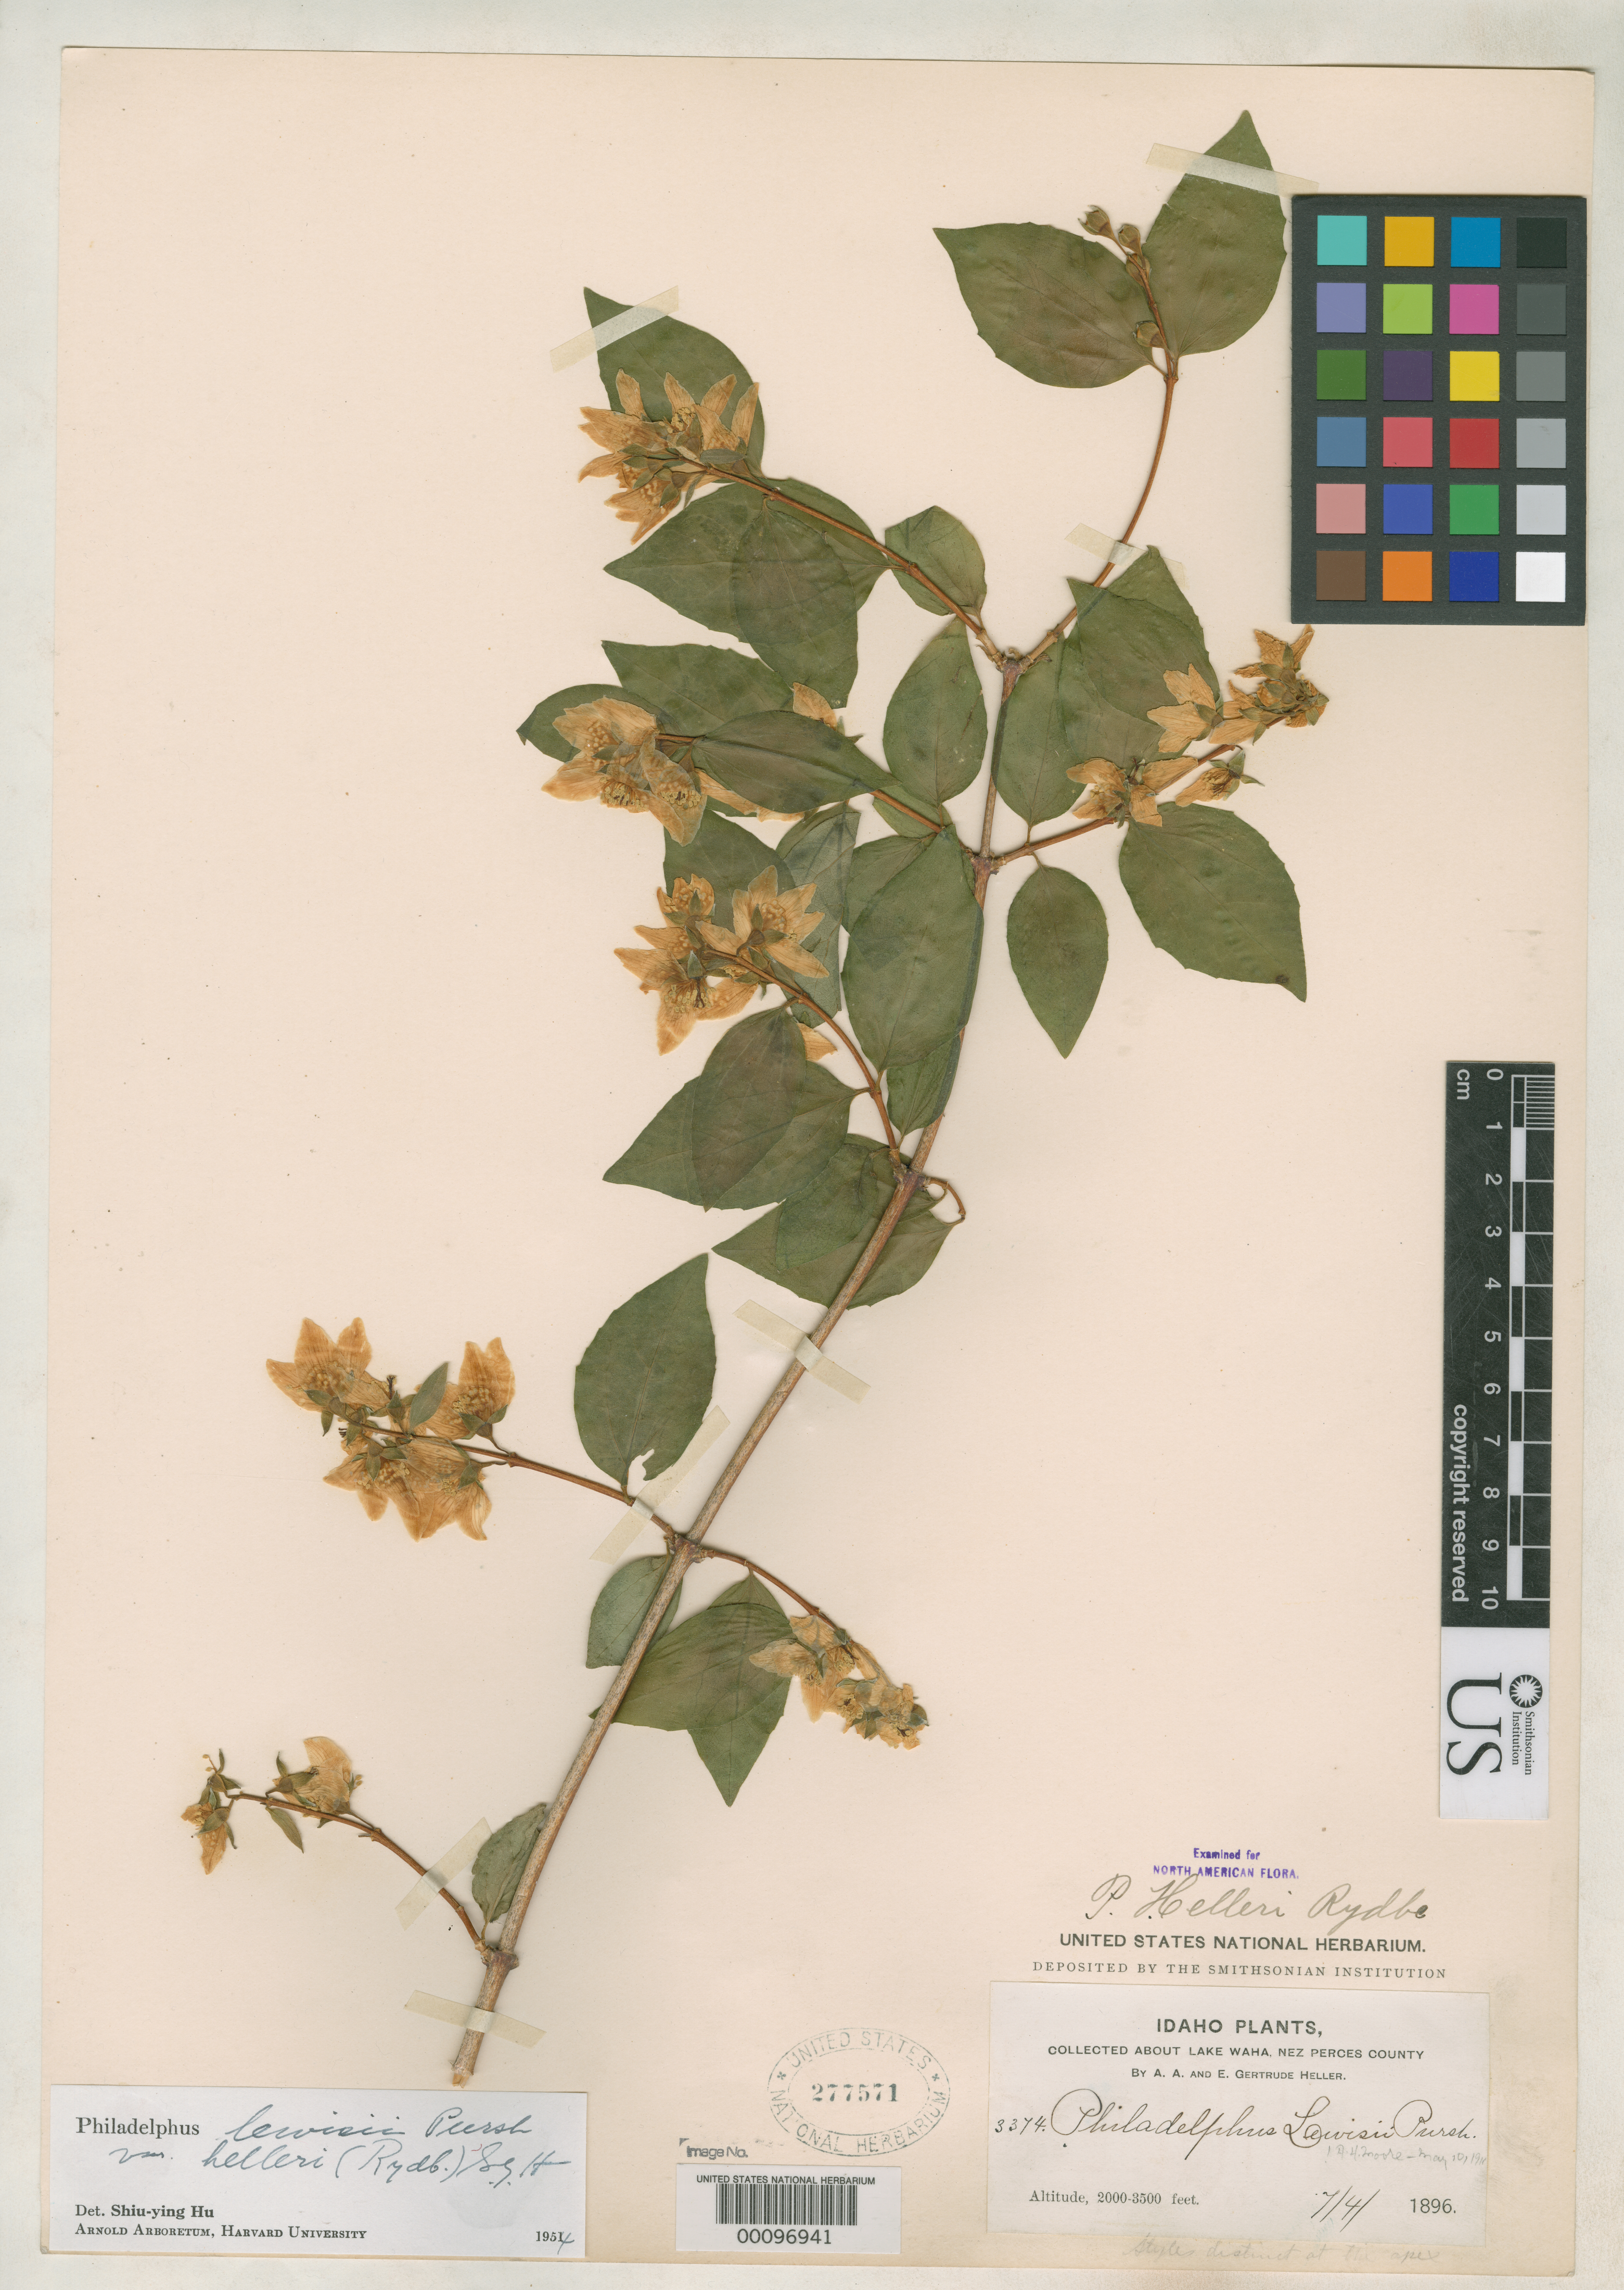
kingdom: Plantae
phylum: Tracheophyta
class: Magnoliopsida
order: Cornales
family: Hydrangeaceae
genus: Philadelphus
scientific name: Philadelphus helleri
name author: Rydb.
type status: Isotype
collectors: A. A. Heller & E. G. Heller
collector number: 3374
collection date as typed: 04 Jul 1896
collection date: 1896-07-04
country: United States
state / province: Idaho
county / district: Nez Perce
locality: About Lake Waha.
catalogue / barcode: US 277571